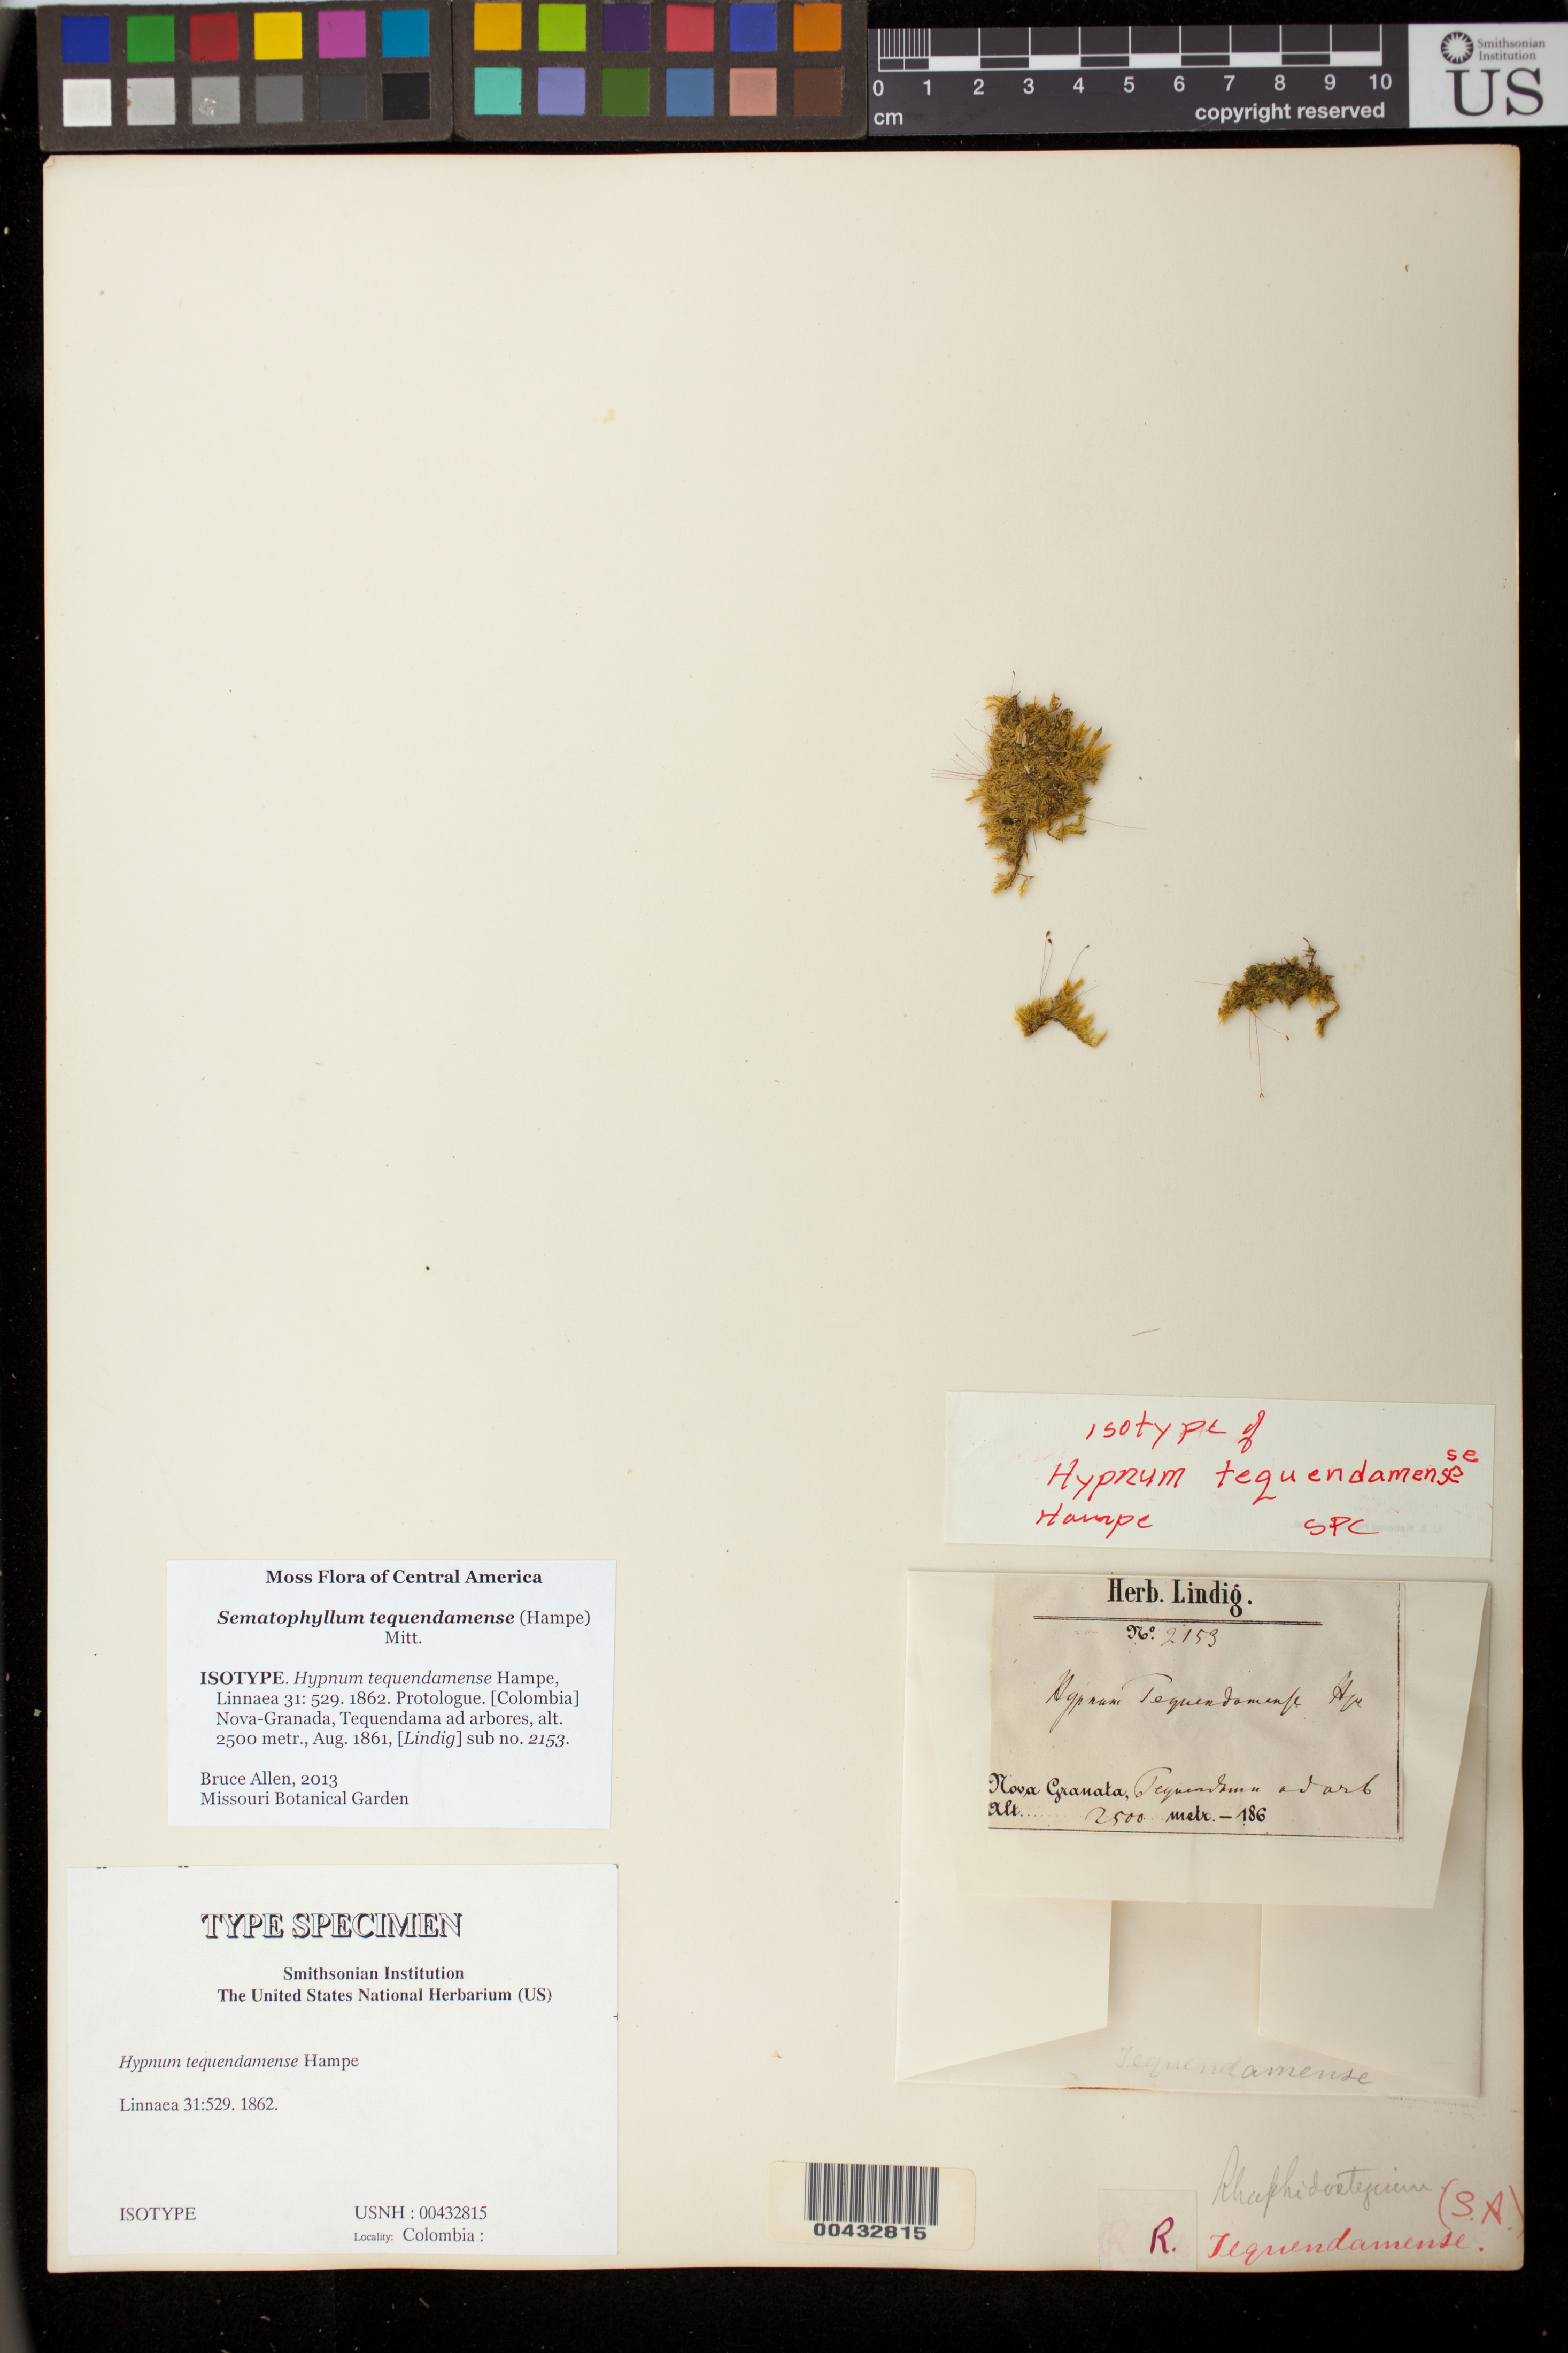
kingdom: Plantae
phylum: Bryophyta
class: Bryopsida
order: Hypnales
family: Hypnaceae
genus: Hypnum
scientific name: Hypnum tequendamense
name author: Hampe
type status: Isotype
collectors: A. Lindig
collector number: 2153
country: Colombia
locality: Tequendama ad arb. [Tequendama on tree(s)?]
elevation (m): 2500